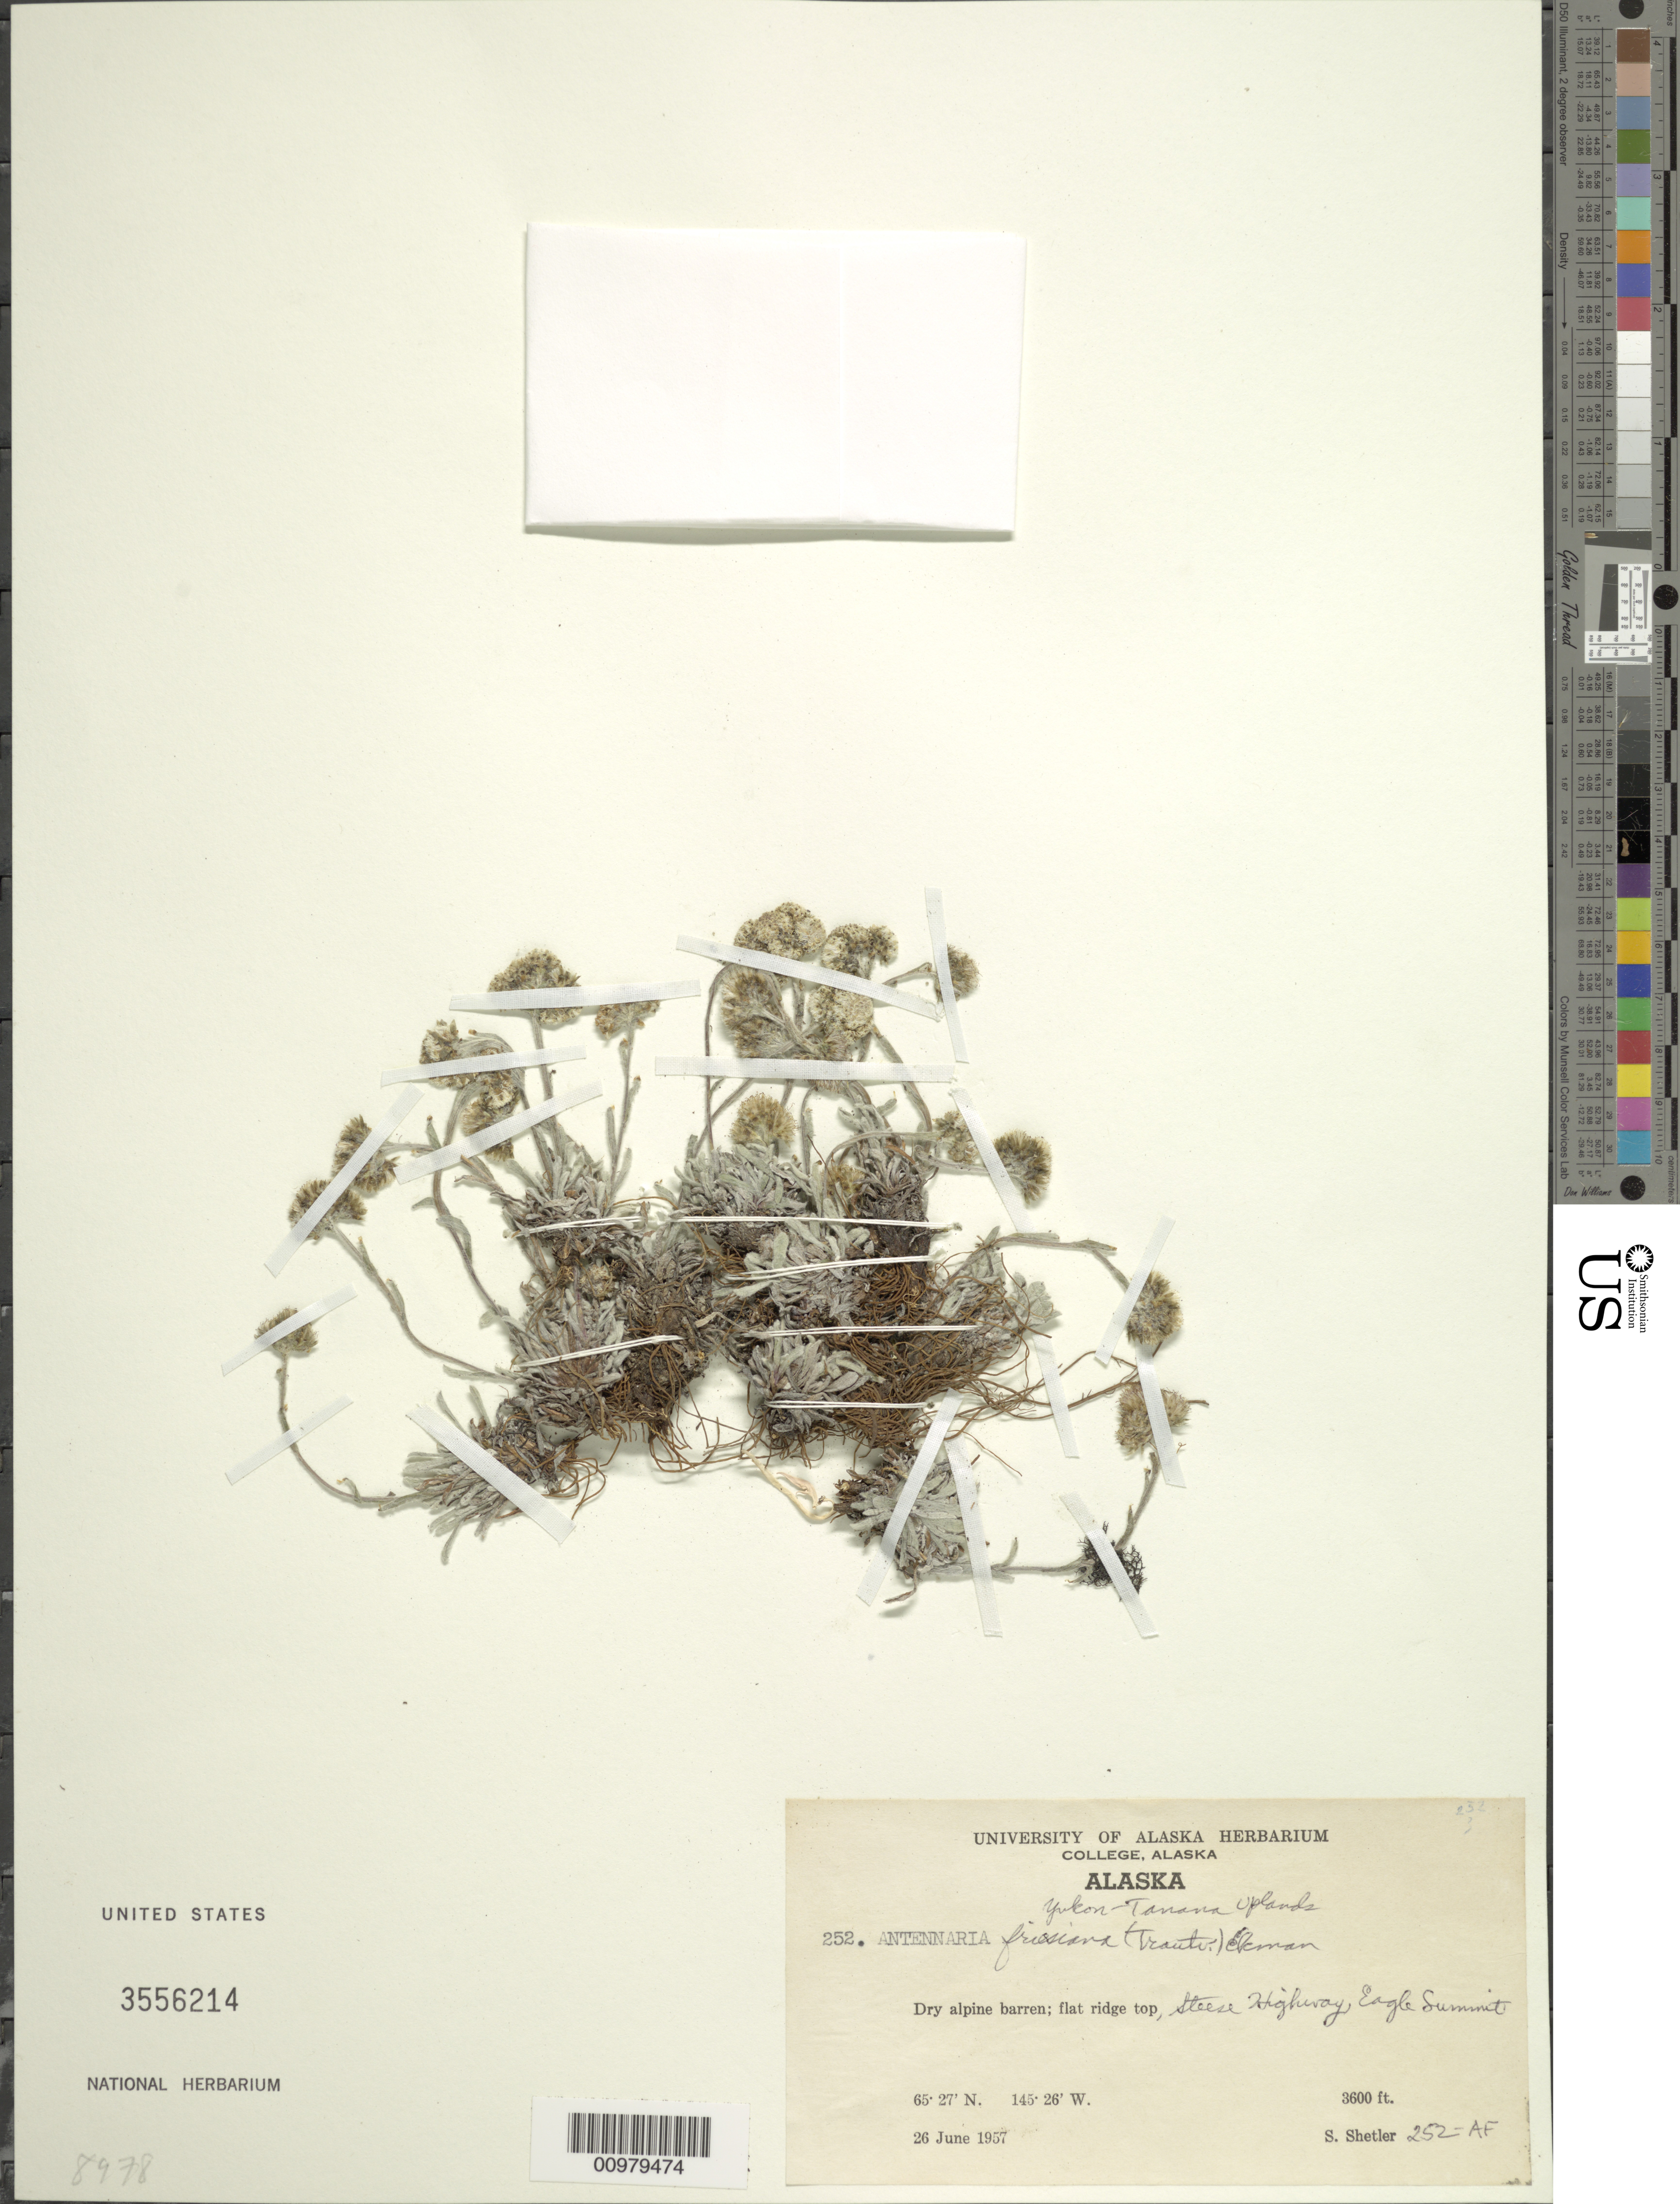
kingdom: Plantae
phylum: Tracheophyta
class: Magnoliopsida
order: Asterales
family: Asteraceae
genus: Antennaria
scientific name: Antennaria friesiana subsp. friesiana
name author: (Trautv.) Ekman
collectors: S. Shetler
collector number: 252-AF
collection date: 1957-06-26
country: United States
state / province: Alaska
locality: Yukon-Tanana Uplands, Steese Highway, Eagle Summit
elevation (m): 1097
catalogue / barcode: US 3556214